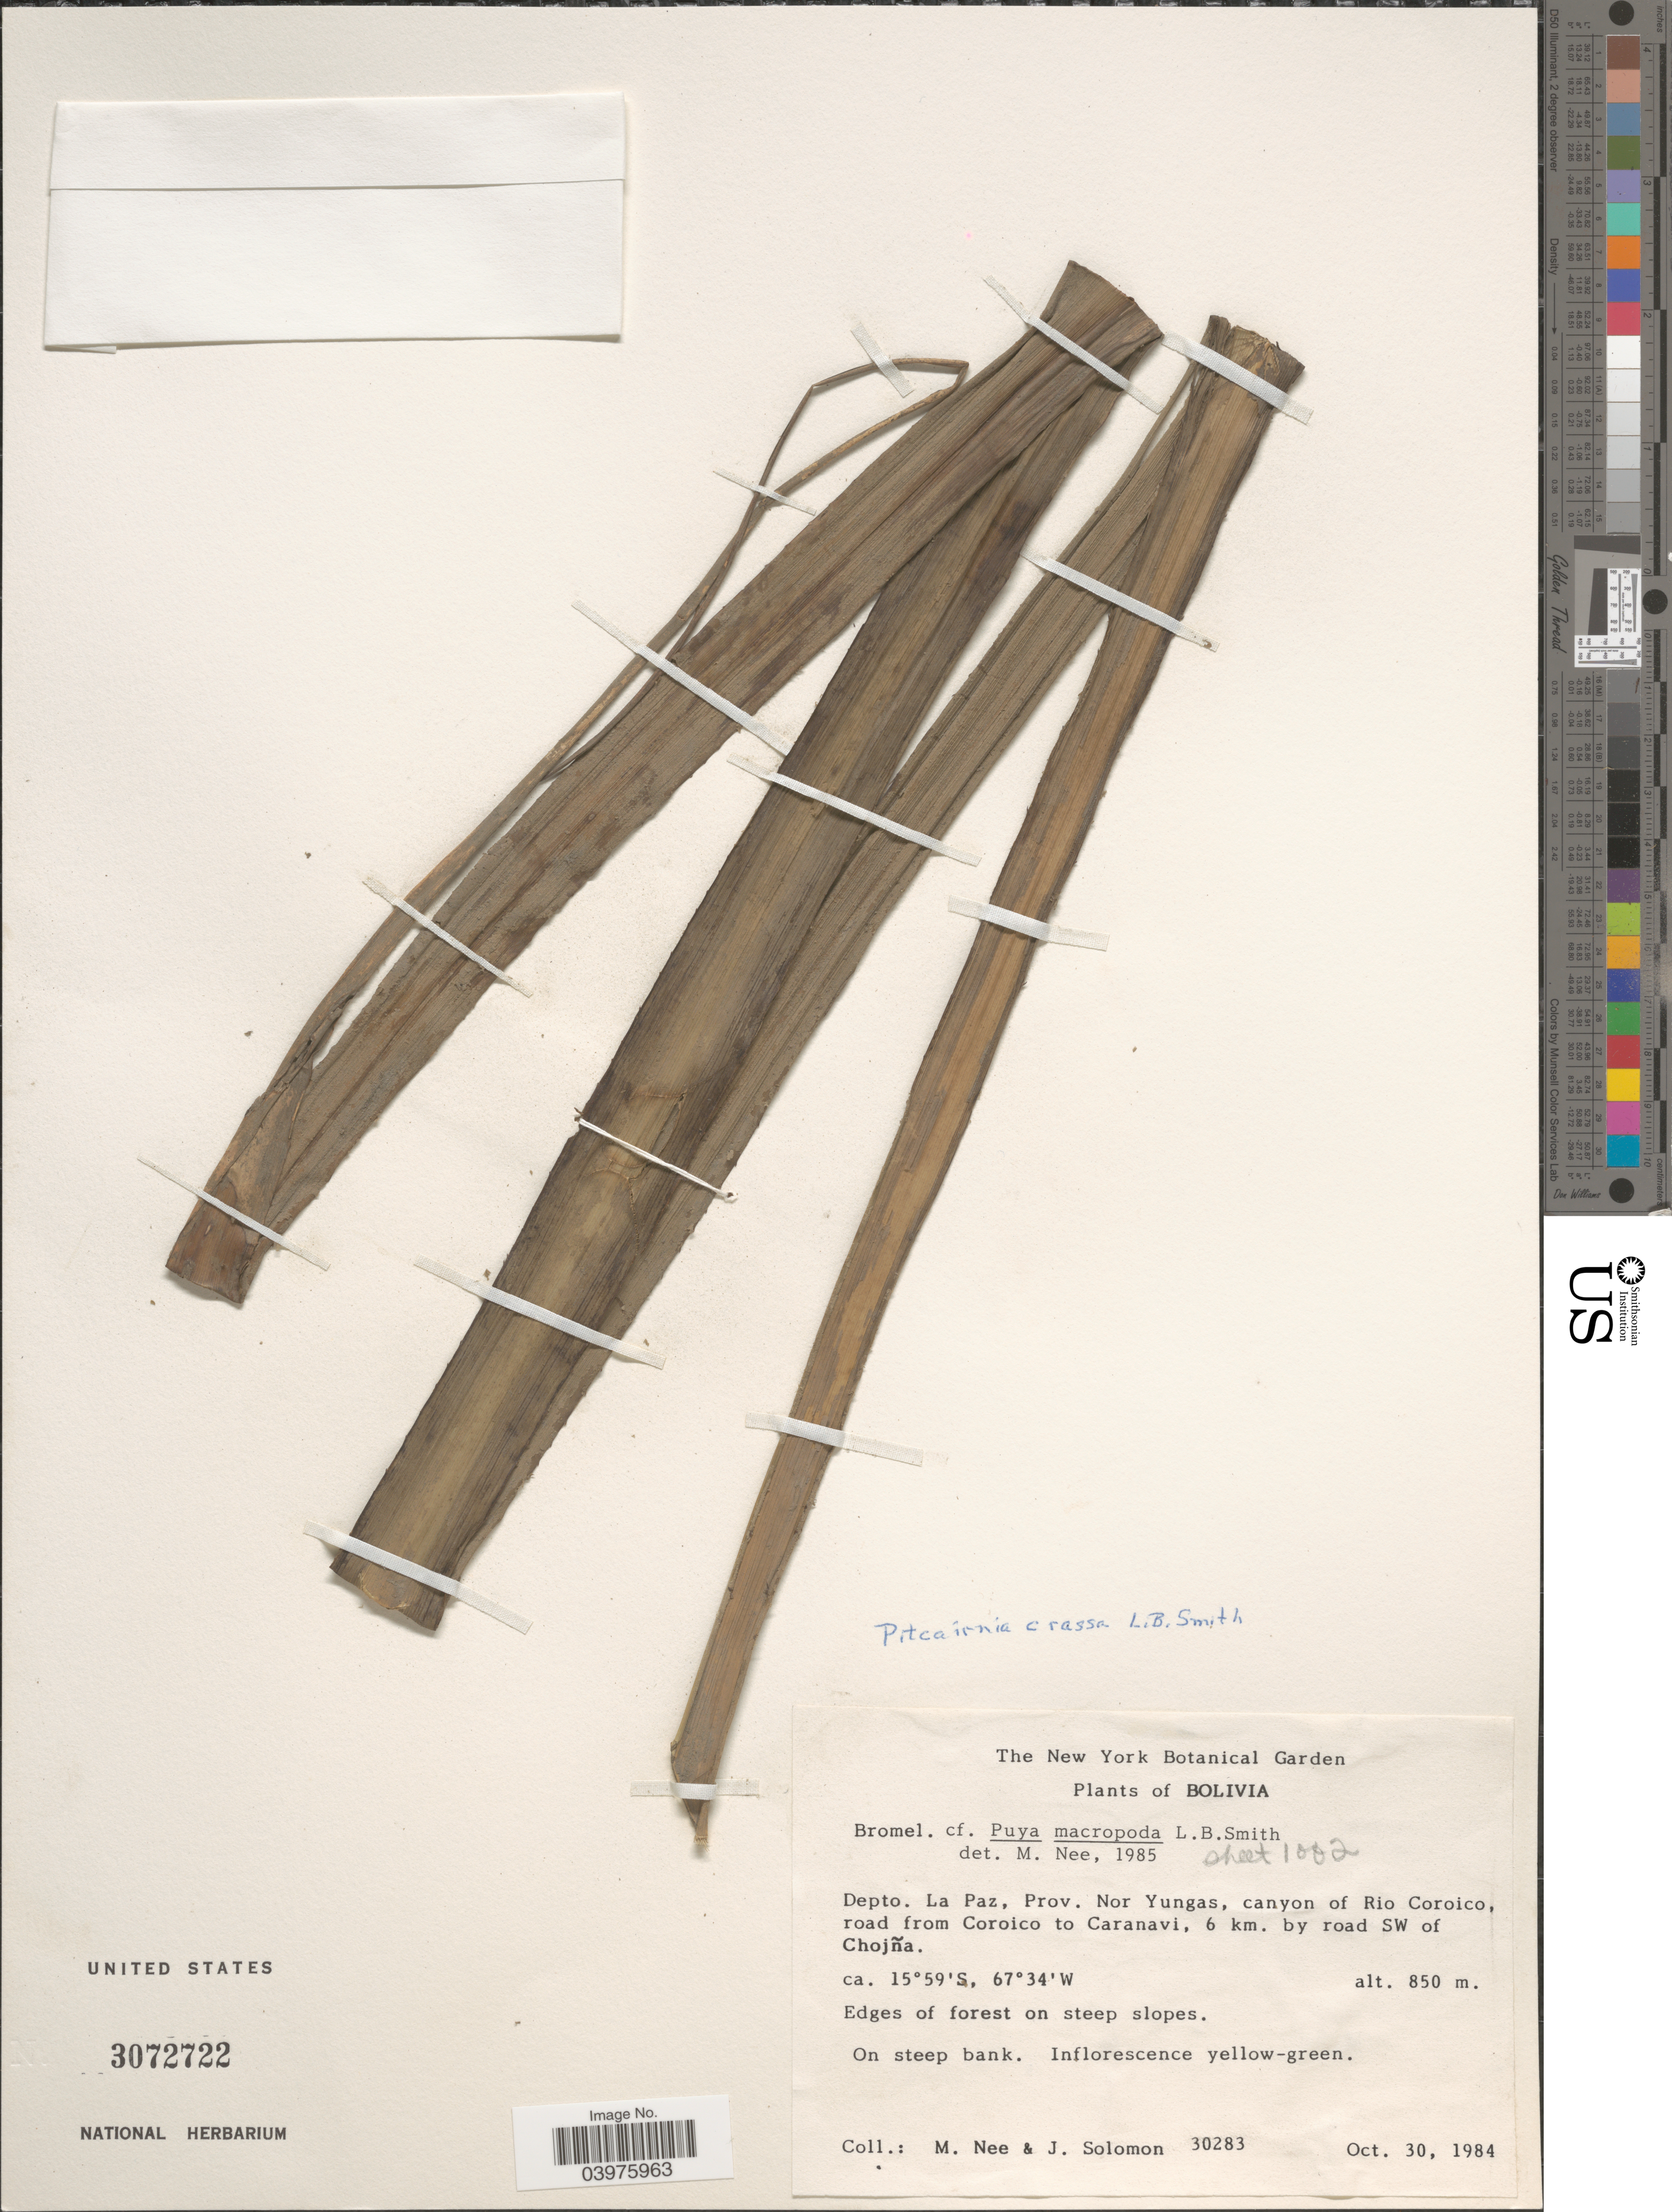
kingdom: Plantae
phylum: Tracheophyta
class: Liliopsida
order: Poales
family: Bromeliaceae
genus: Pitcairnia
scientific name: Pitcairnia crassa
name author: L.B. Sm.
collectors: M. Nee & J. Solomon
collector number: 30283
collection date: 1984-10-30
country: Bolivia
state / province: La Paz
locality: Depto. La Paz, Prov. Nor Yungas, canyon of Rio Coroico, road from Coroico to Caranavi, 6 km. by road SW of Chojña. Edges of forest on steep slopes.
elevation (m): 850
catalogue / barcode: US 3072722